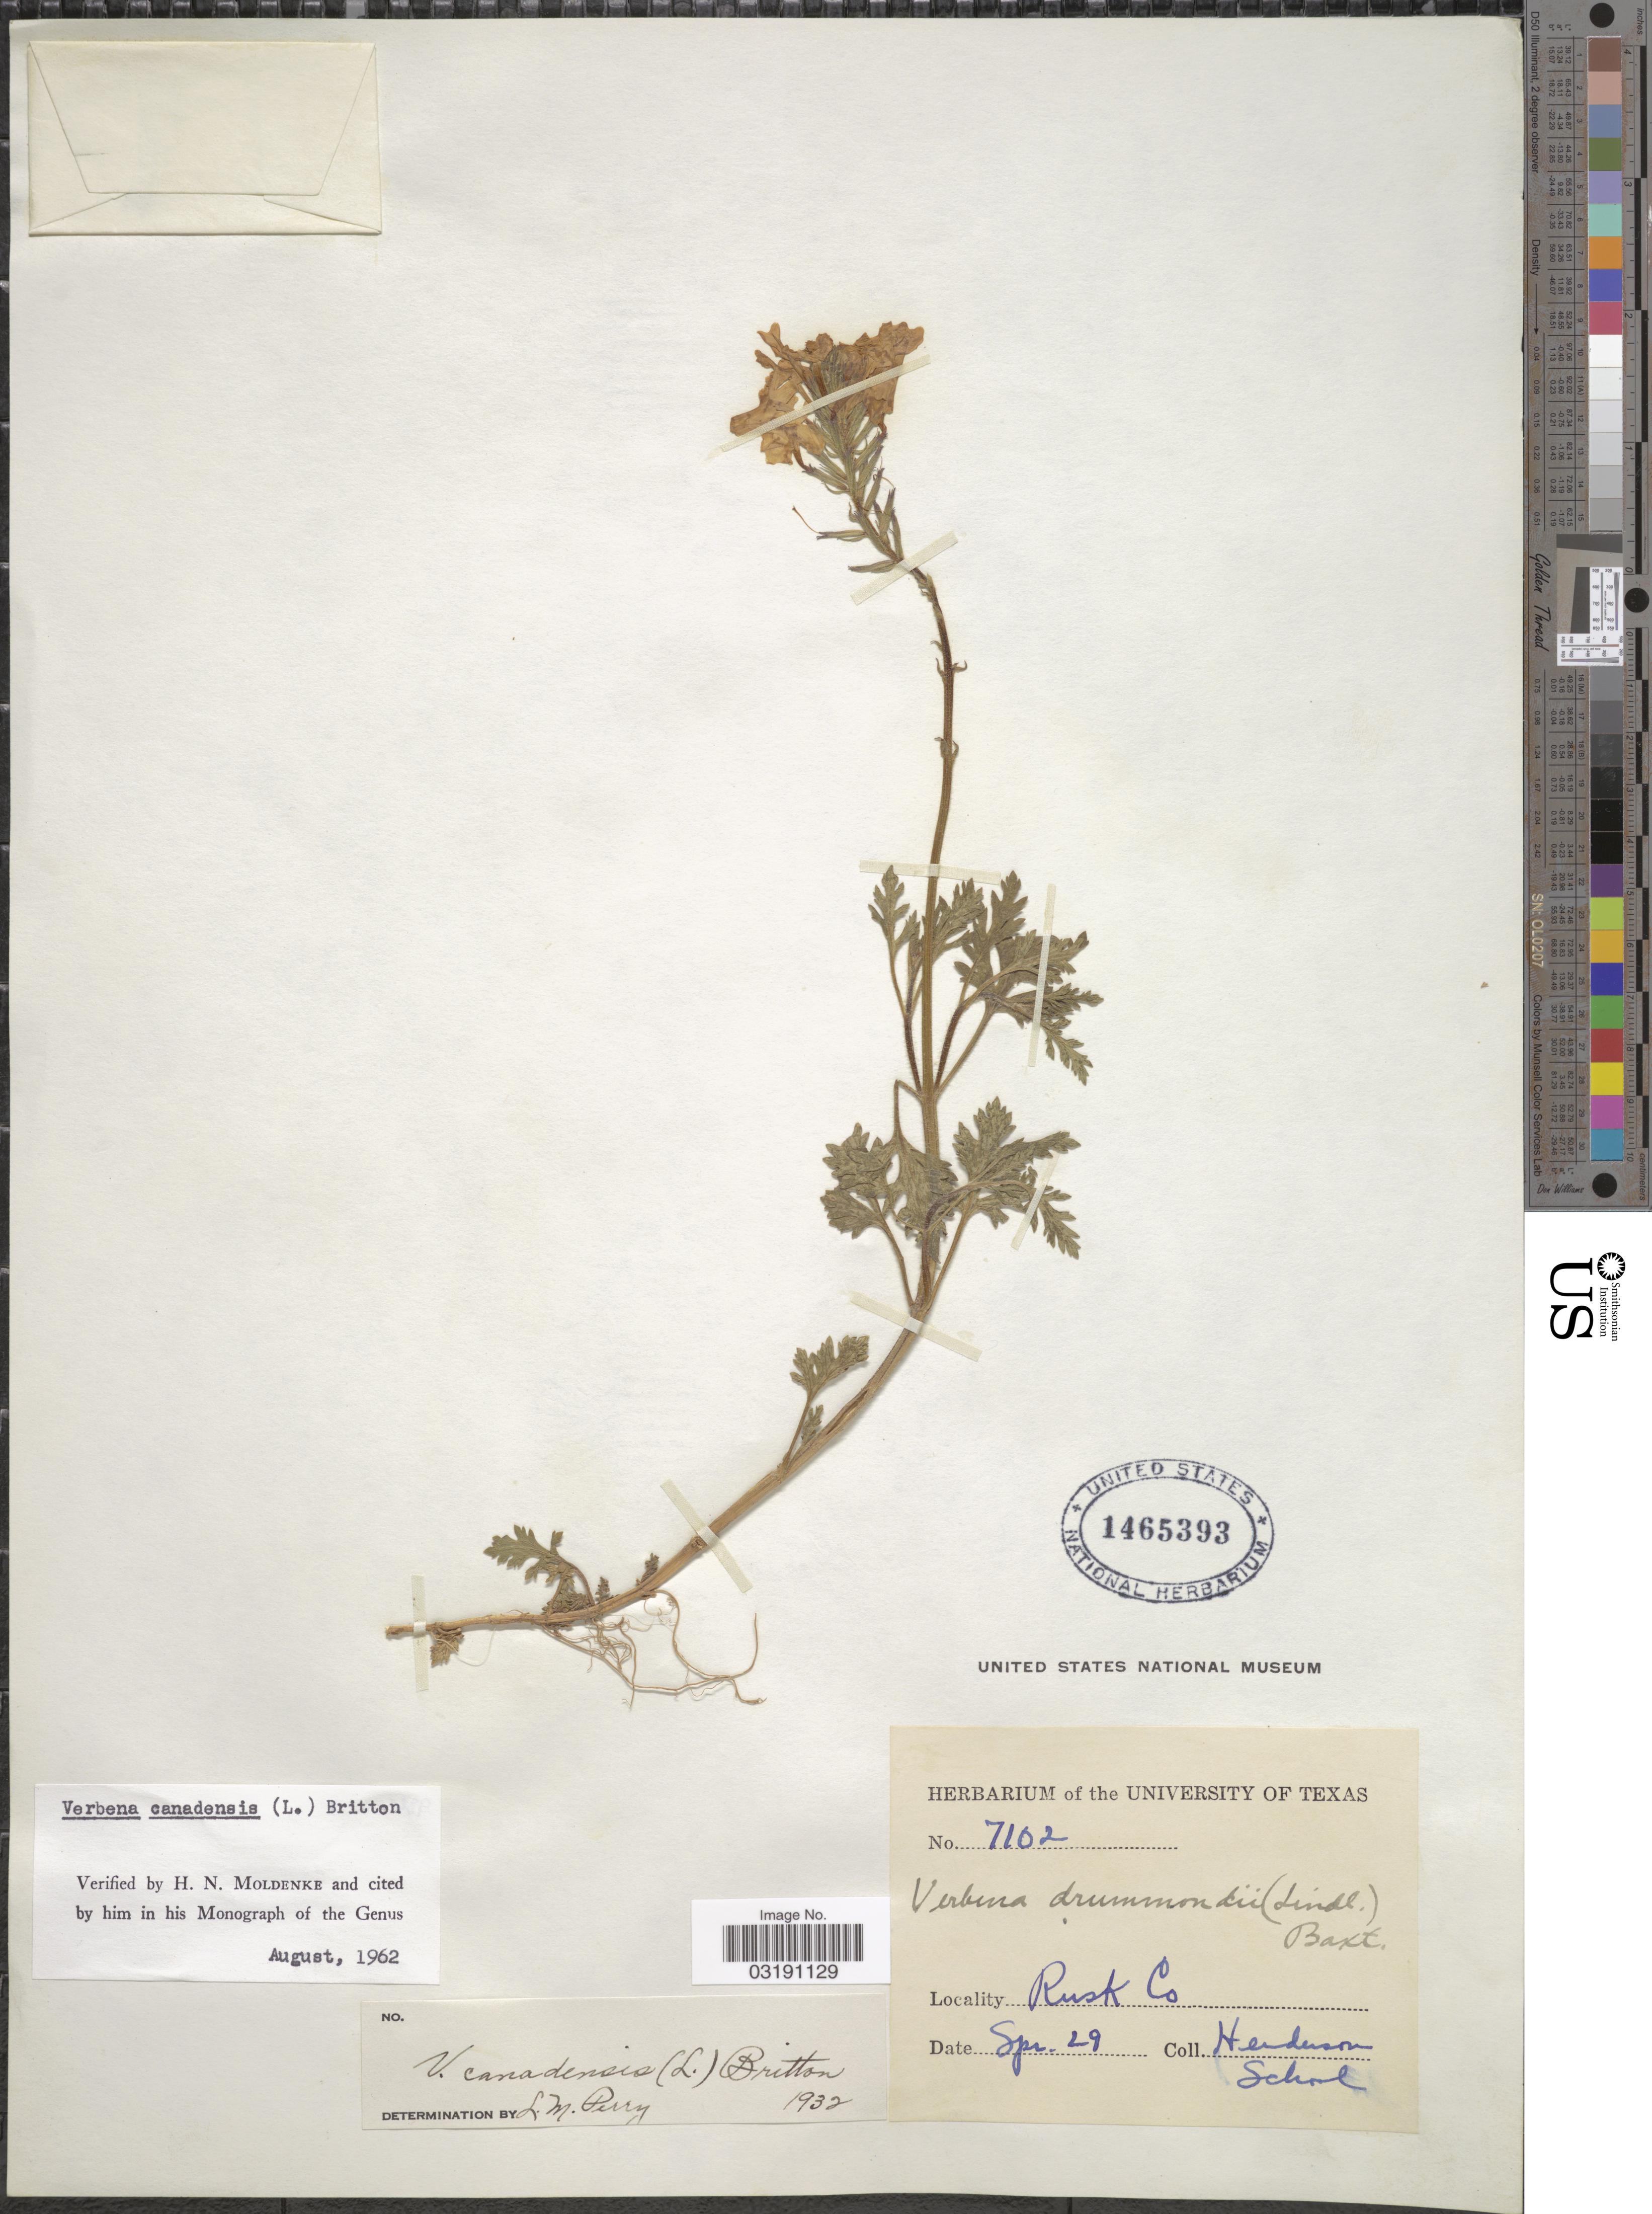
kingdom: Plantae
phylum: Tracheophyta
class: Magnoliopsida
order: Lamiales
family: Verbenaceae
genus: Verbena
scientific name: Verbena canadensis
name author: (L.) Britton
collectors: Henderson High School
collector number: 7102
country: United States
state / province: Texas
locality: Rusk Co.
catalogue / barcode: US 1465393